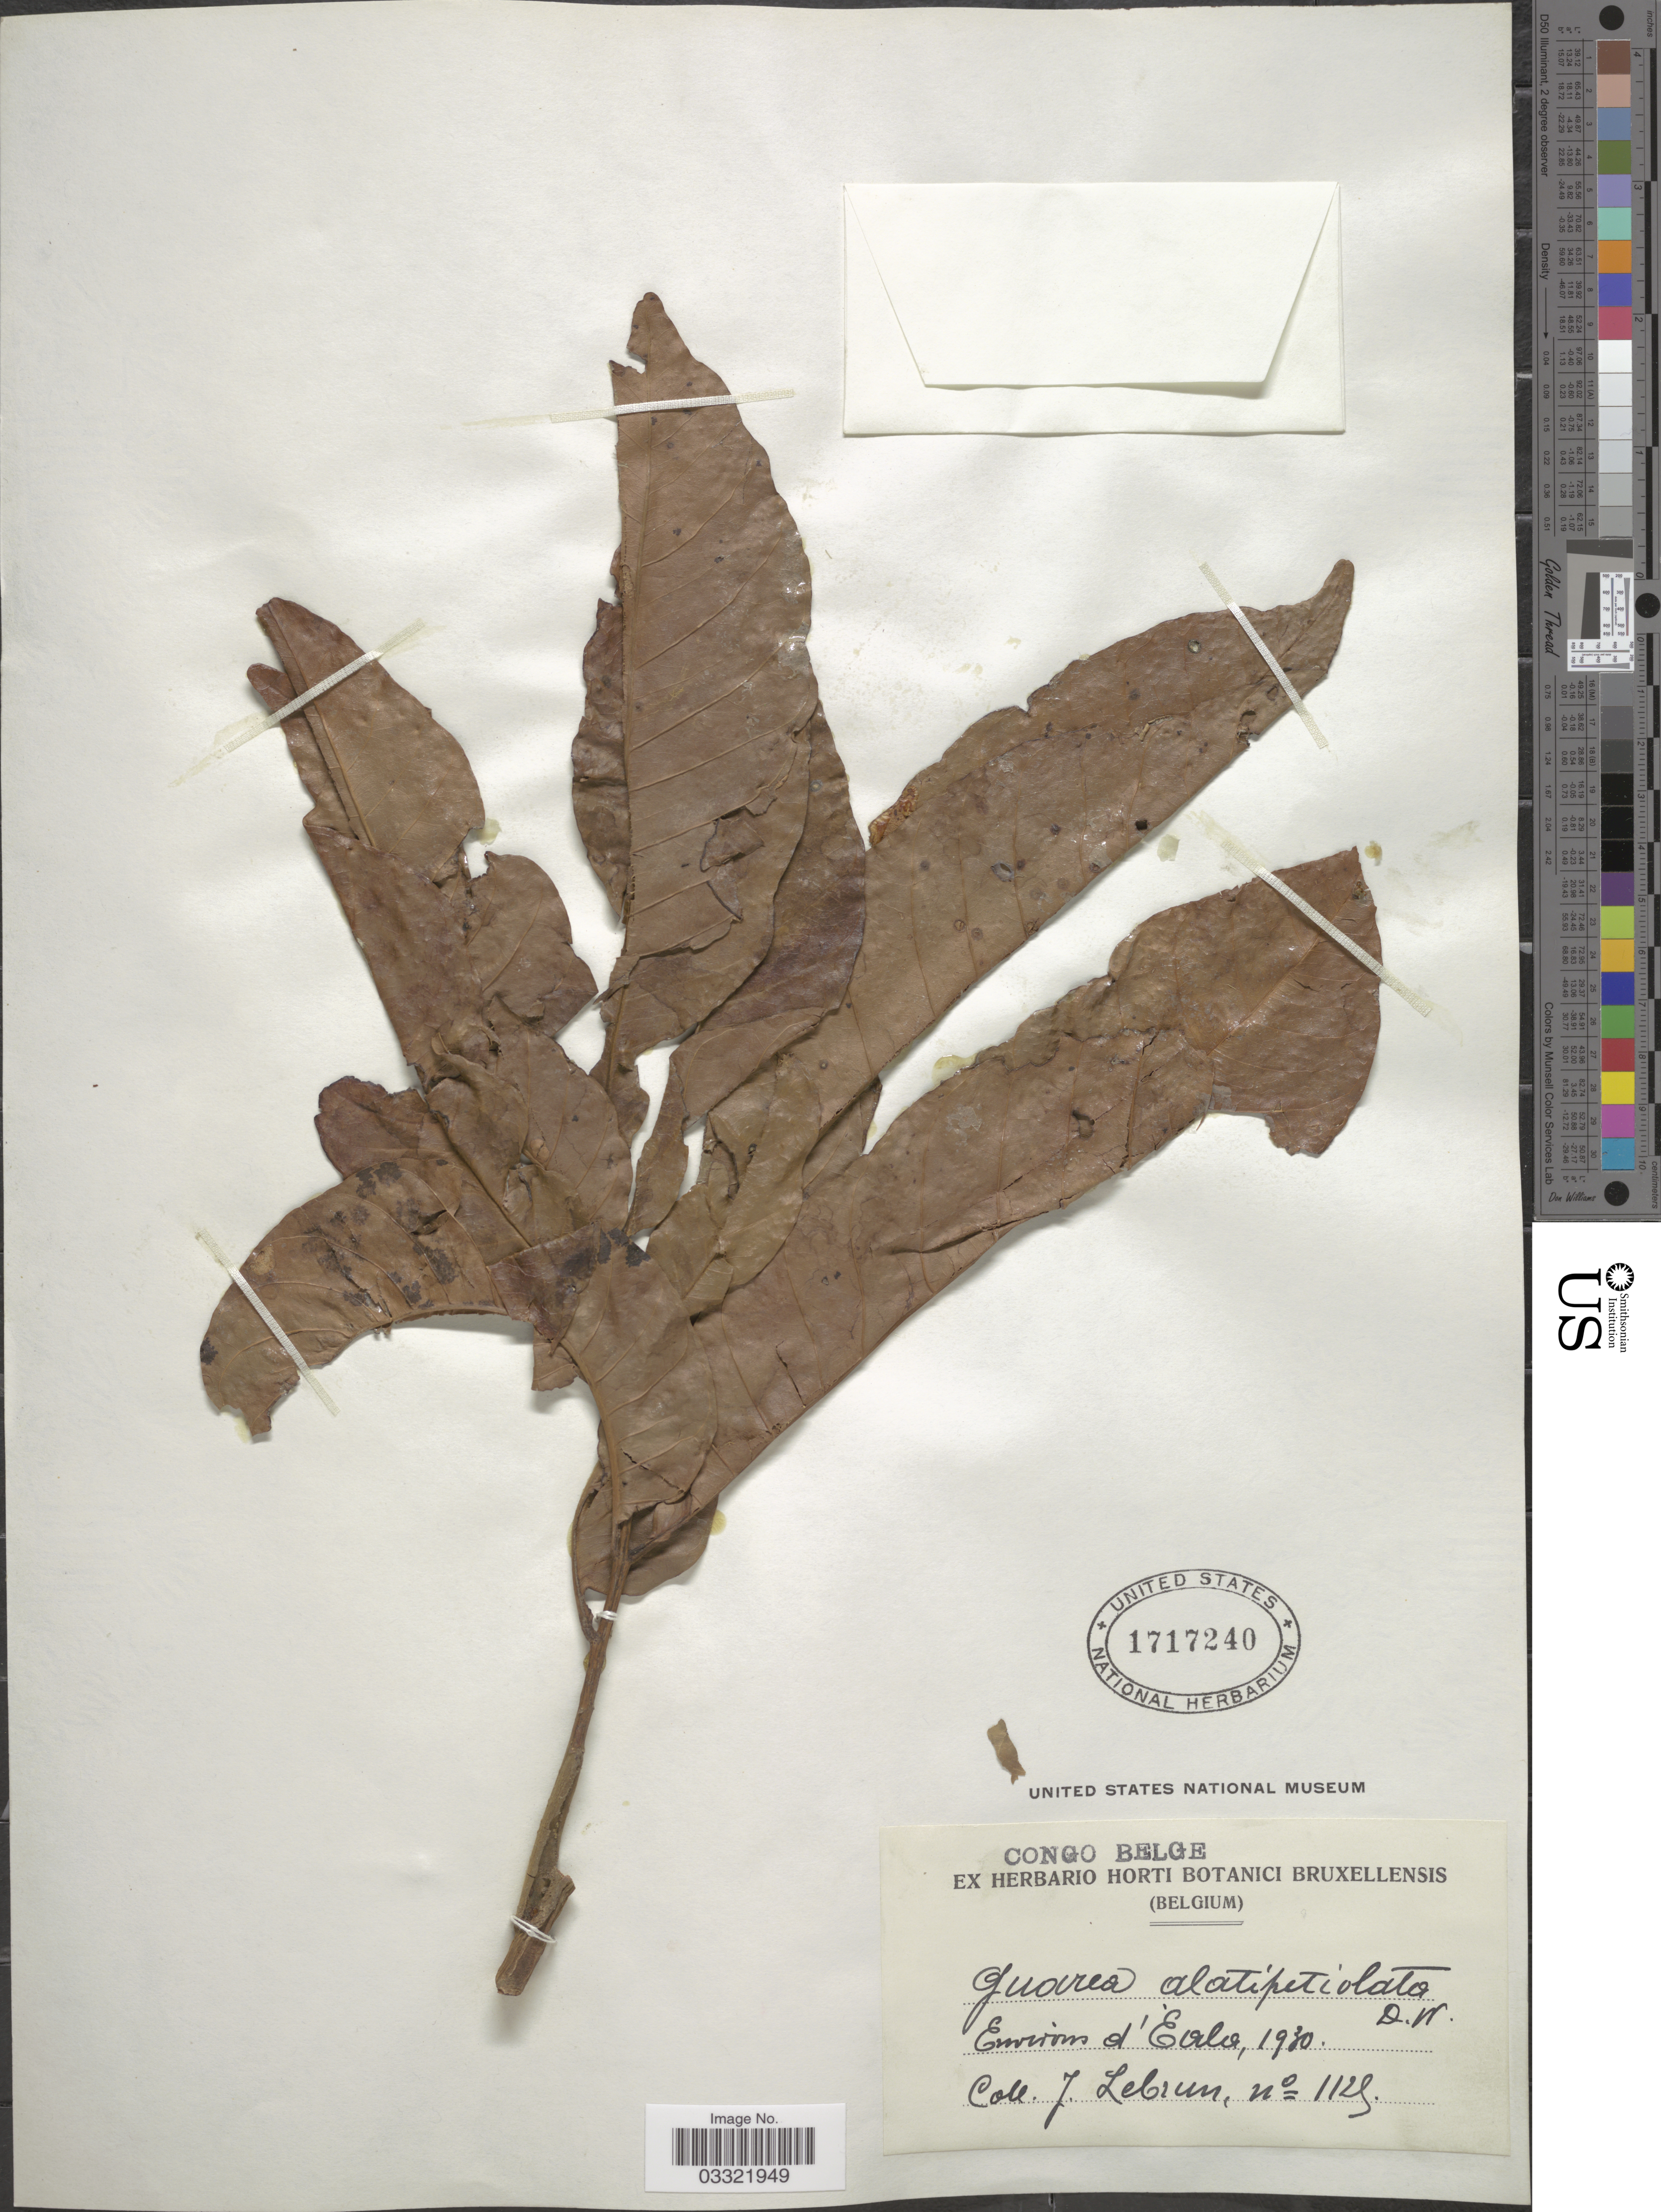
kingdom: Plantae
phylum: Tracheophyta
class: Magnoliopsida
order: Sapindales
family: Meliaceae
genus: Leplaea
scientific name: Leplaea cedrata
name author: (A. Chev.) Koenen & J.J. de Wilde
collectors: J. A. Lebrun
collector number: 1125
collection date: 1930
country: Congo, Democratic Republic of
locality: Congo Belge, Environs d'Eala.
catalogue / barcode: US 1717240